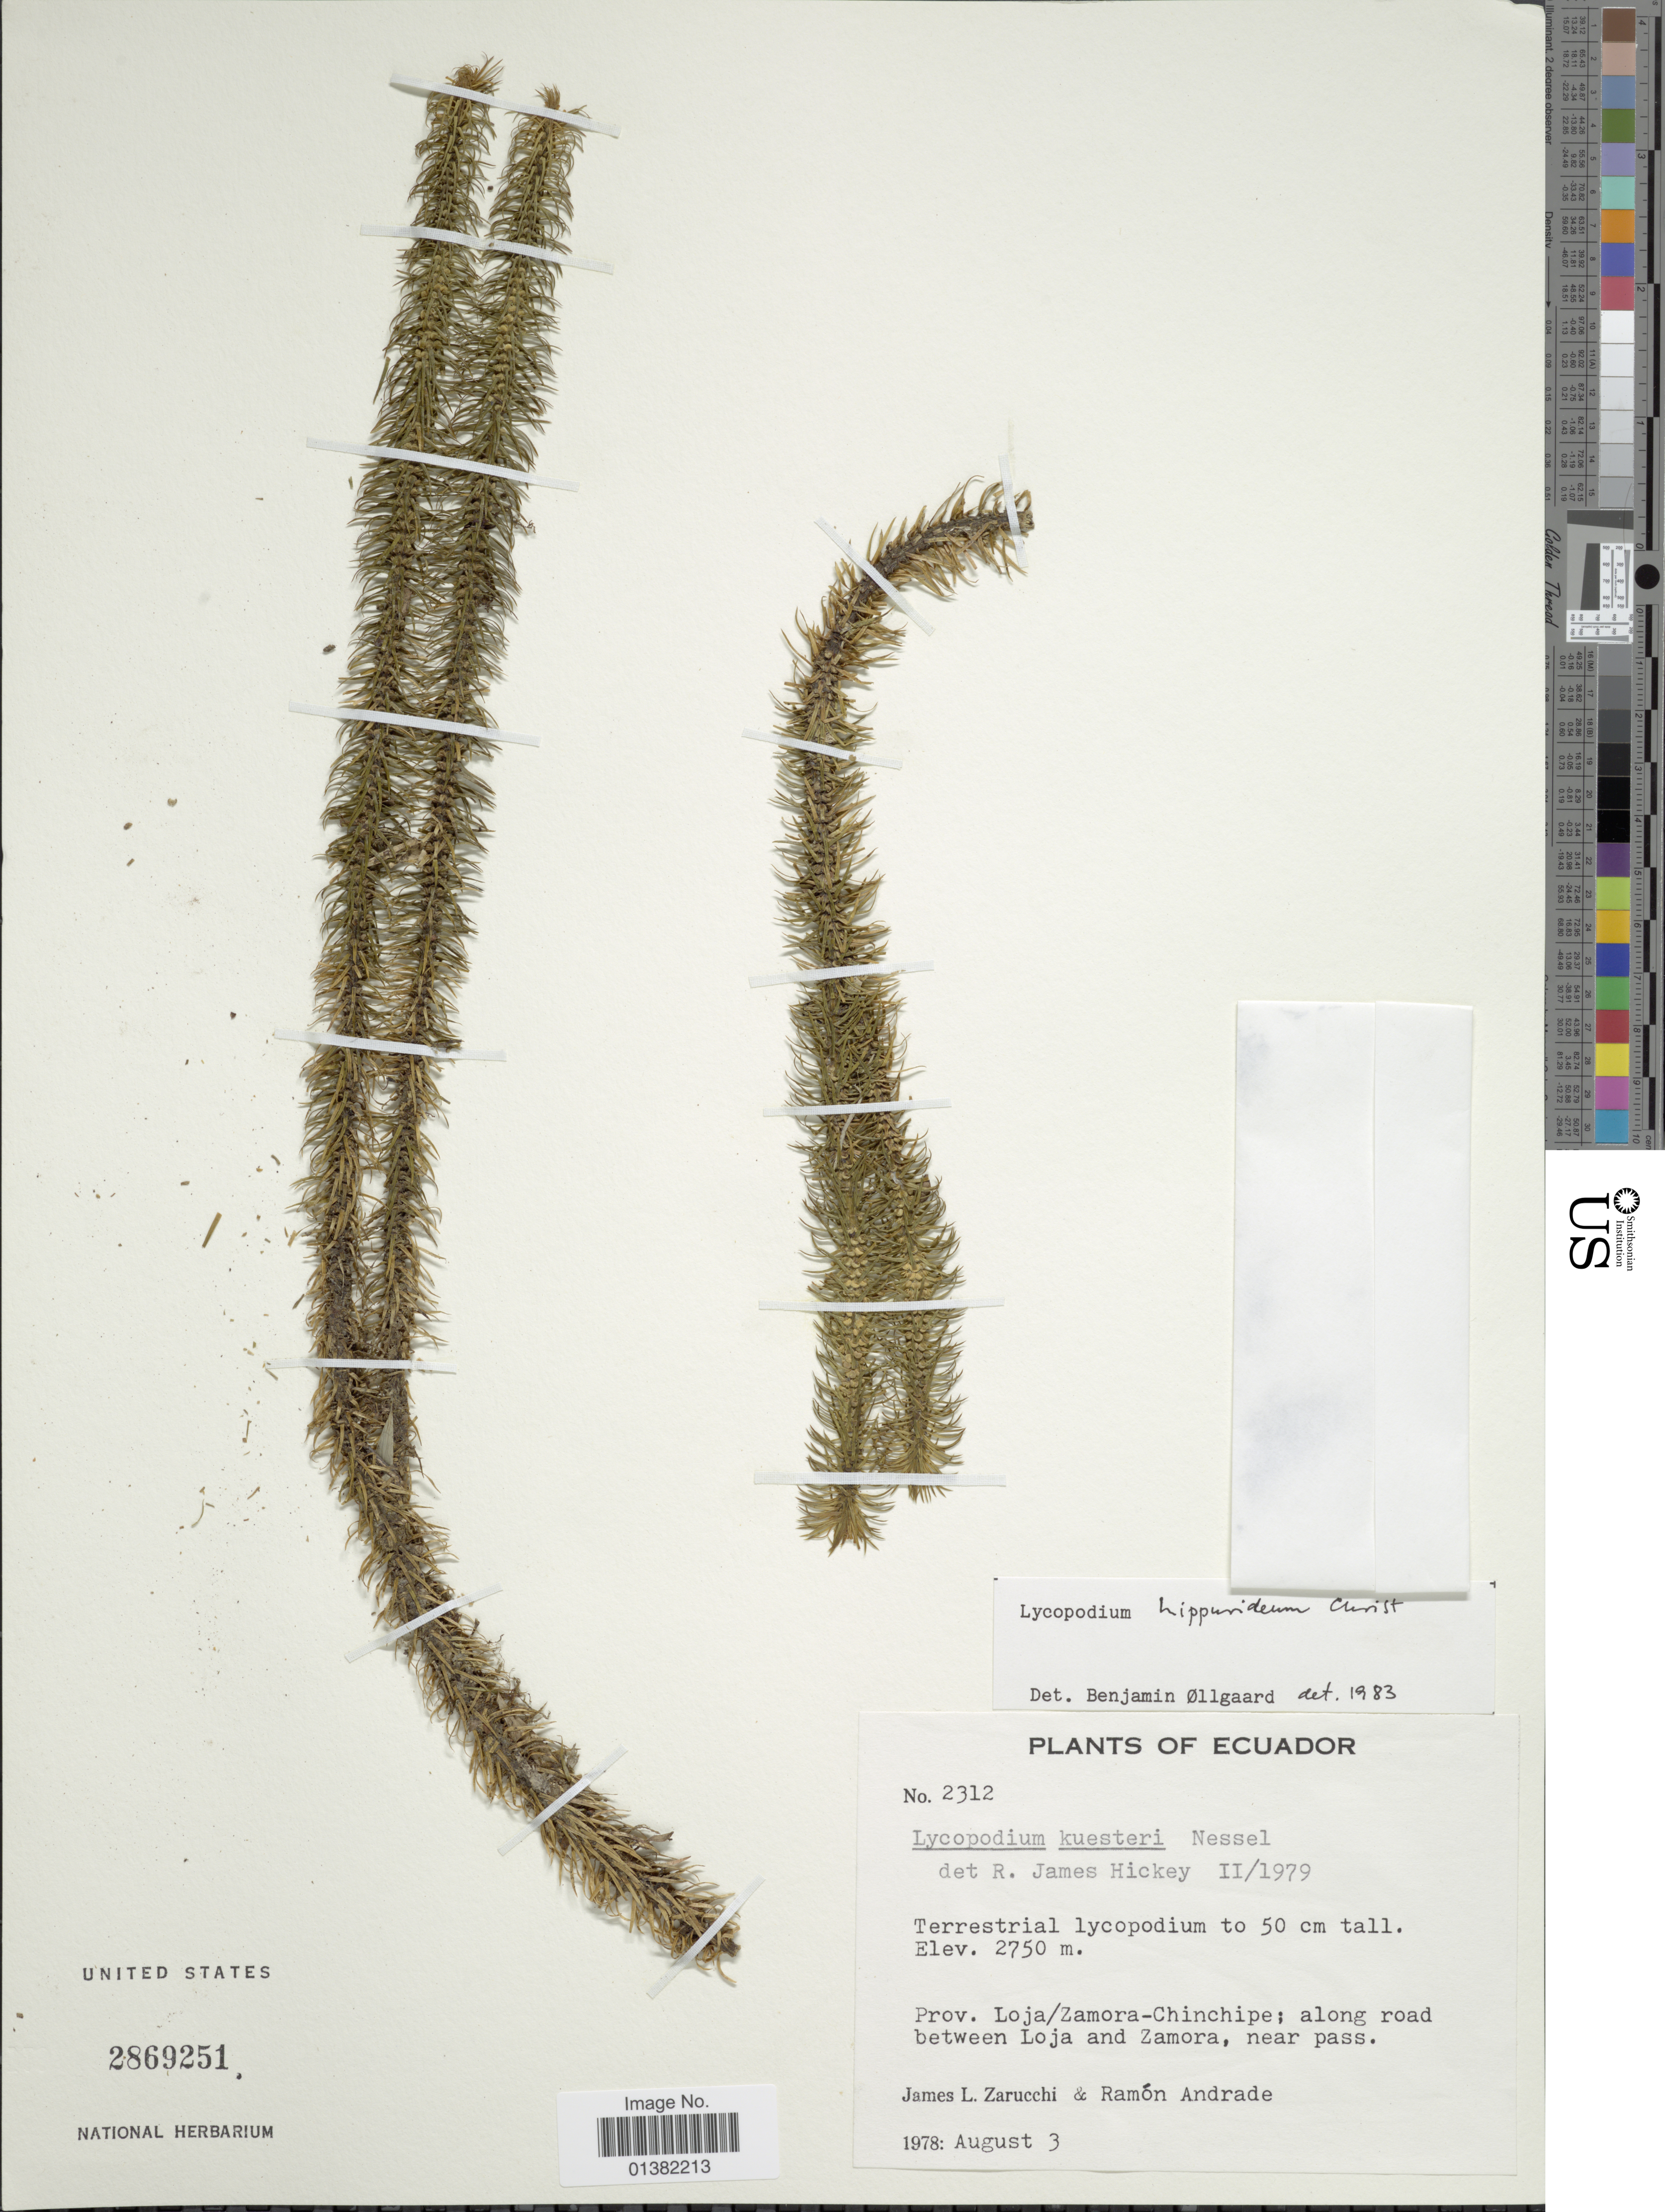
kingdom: Plantae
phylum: Tracheophyta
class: Lycopodiopsida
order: Lycopodiales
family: Lycopodiaceae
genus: Phlegmariurus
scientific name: Phlegmariurus hippurideus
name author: (Christ) B. Øllg.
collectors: J. L. Zarucchi & R. Andrade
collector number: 2312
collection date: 1978-08-03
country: Ecuador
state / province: Loja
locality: Zamora-Chinchipe; along road between Loja and Zamora, near pass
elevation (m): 2750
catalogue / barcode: US 2869251